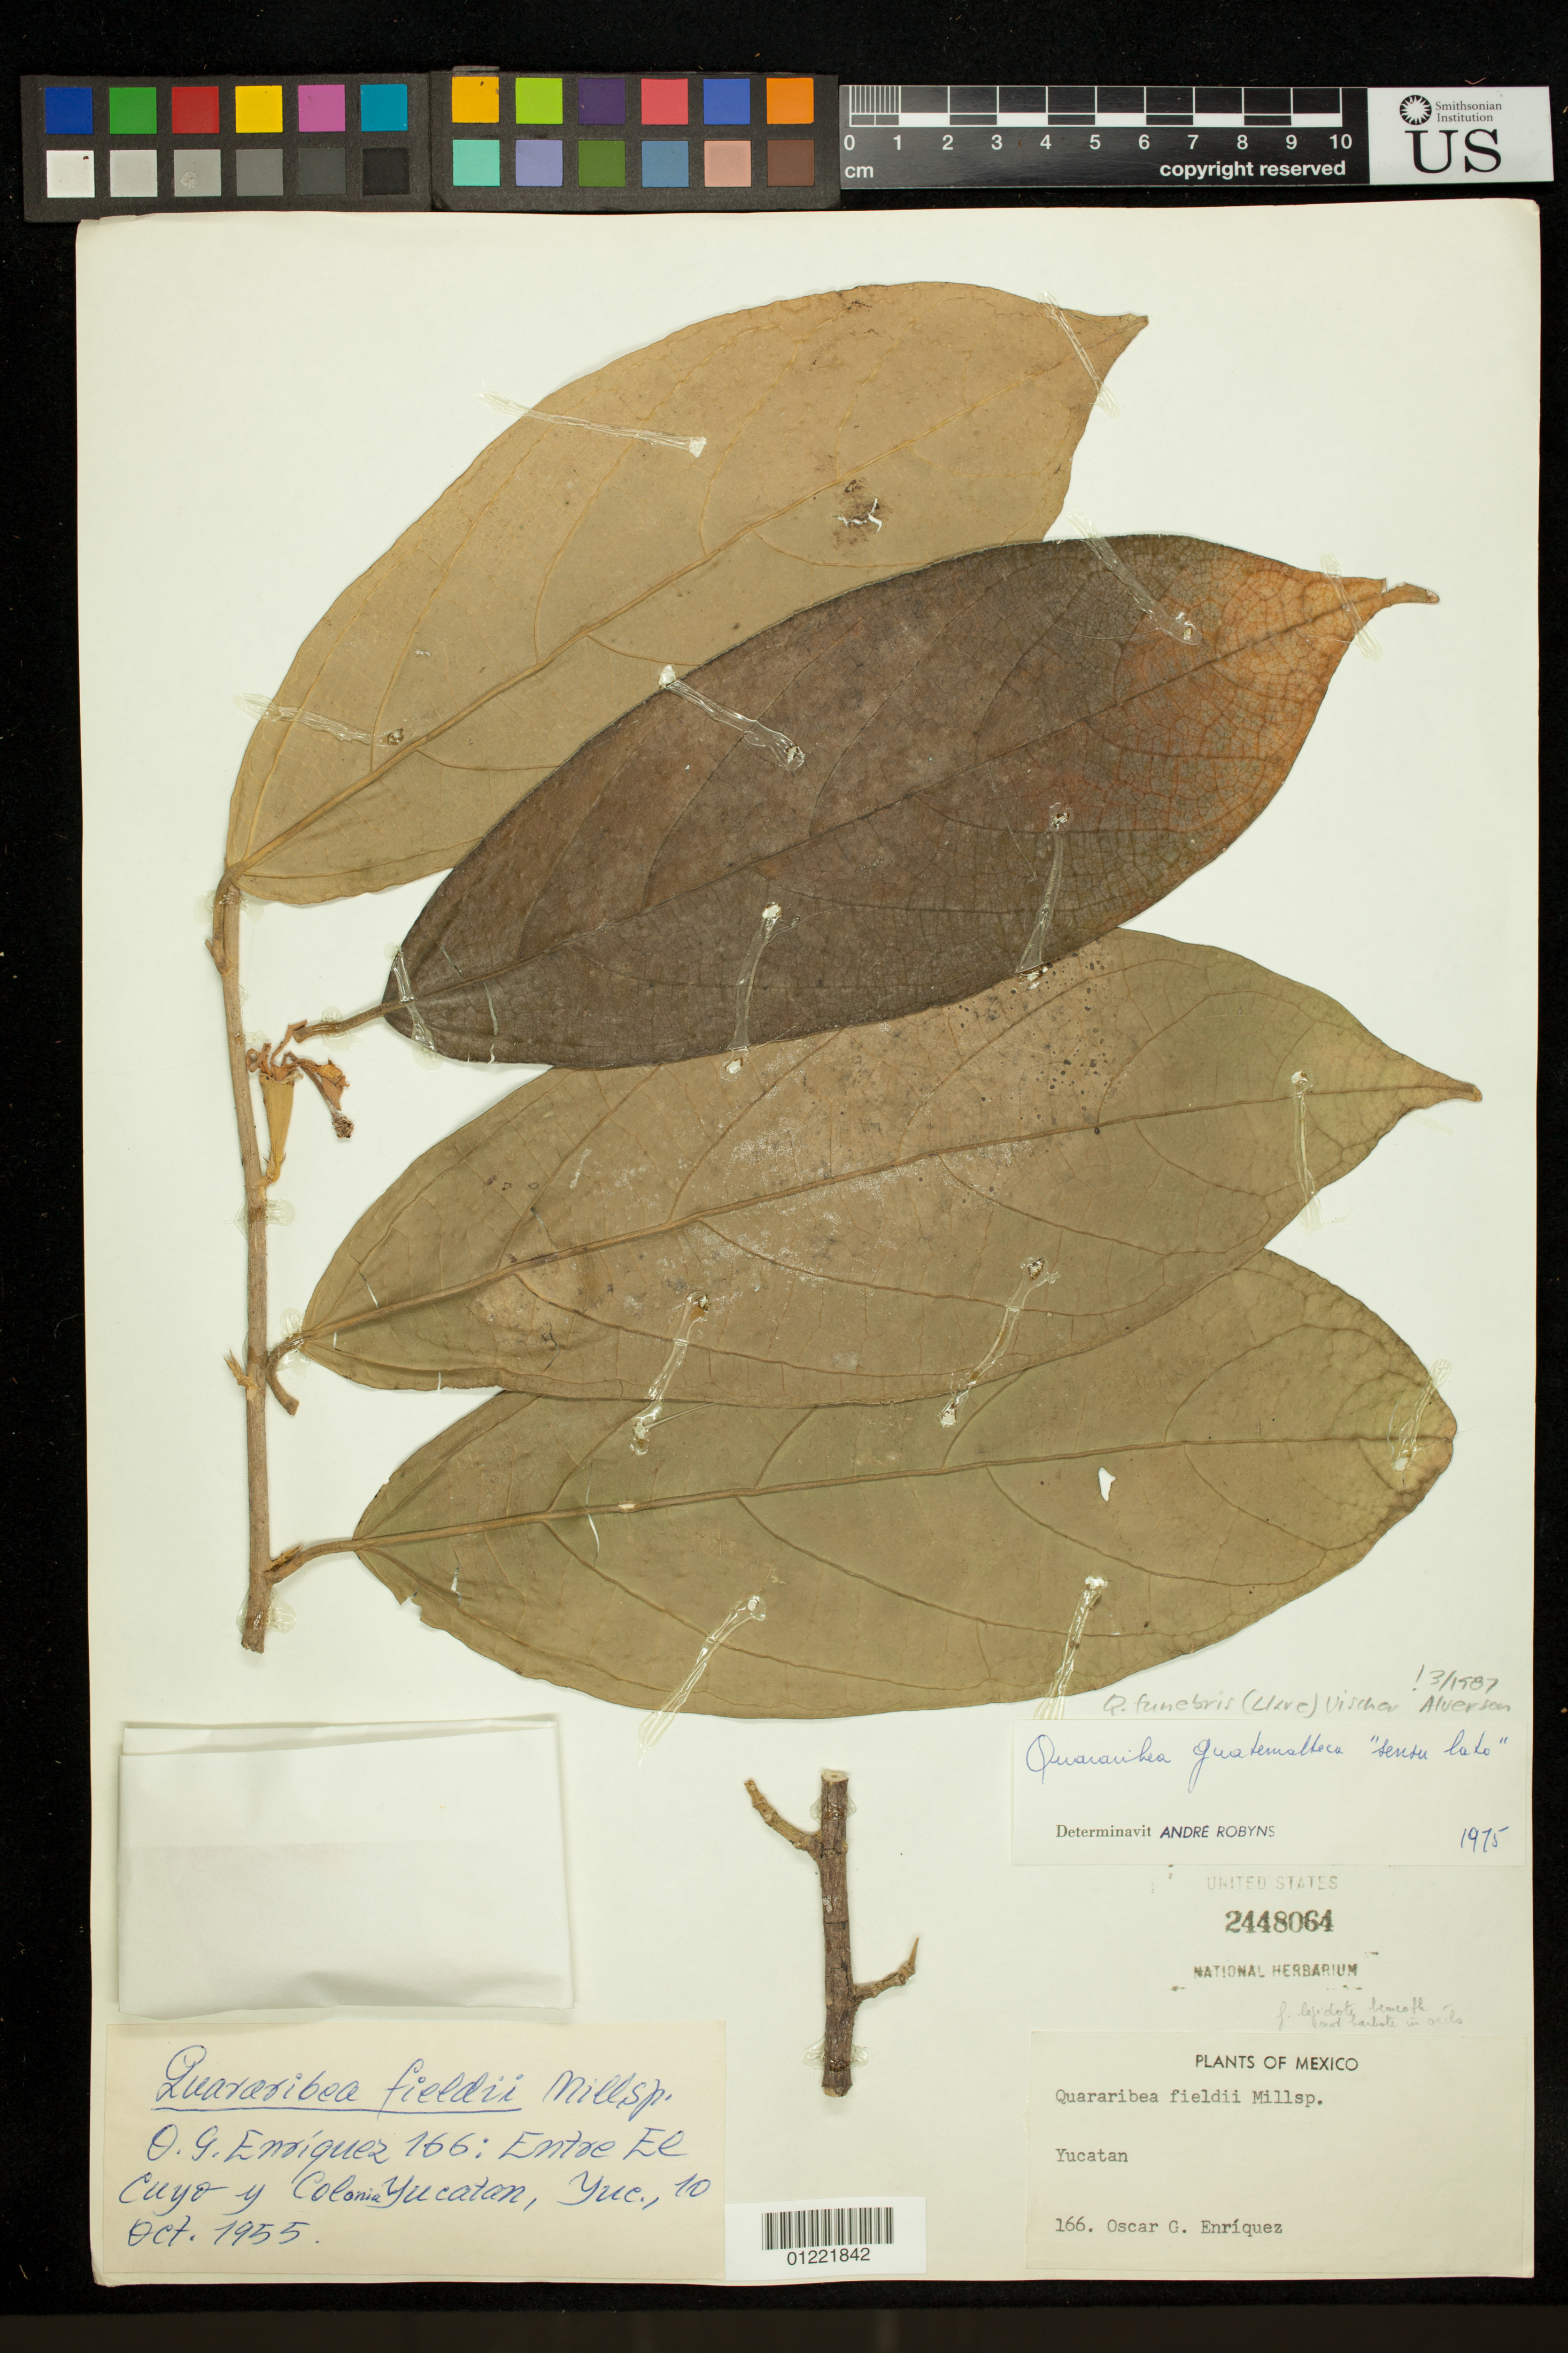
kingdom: Plantae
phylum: Tracheophyta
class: Magnoliopsida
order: Malvales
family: Malvaceae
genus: Quararibea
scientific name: Quararibea funebris subsp. funebris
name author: (La Llave) Vischer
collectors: O. Enriquez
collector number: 166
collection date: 1955-10-10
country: Mexico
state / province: Yucatan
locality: Entre El Cuyo y Colonia Yucatan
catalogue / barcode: US 2448064